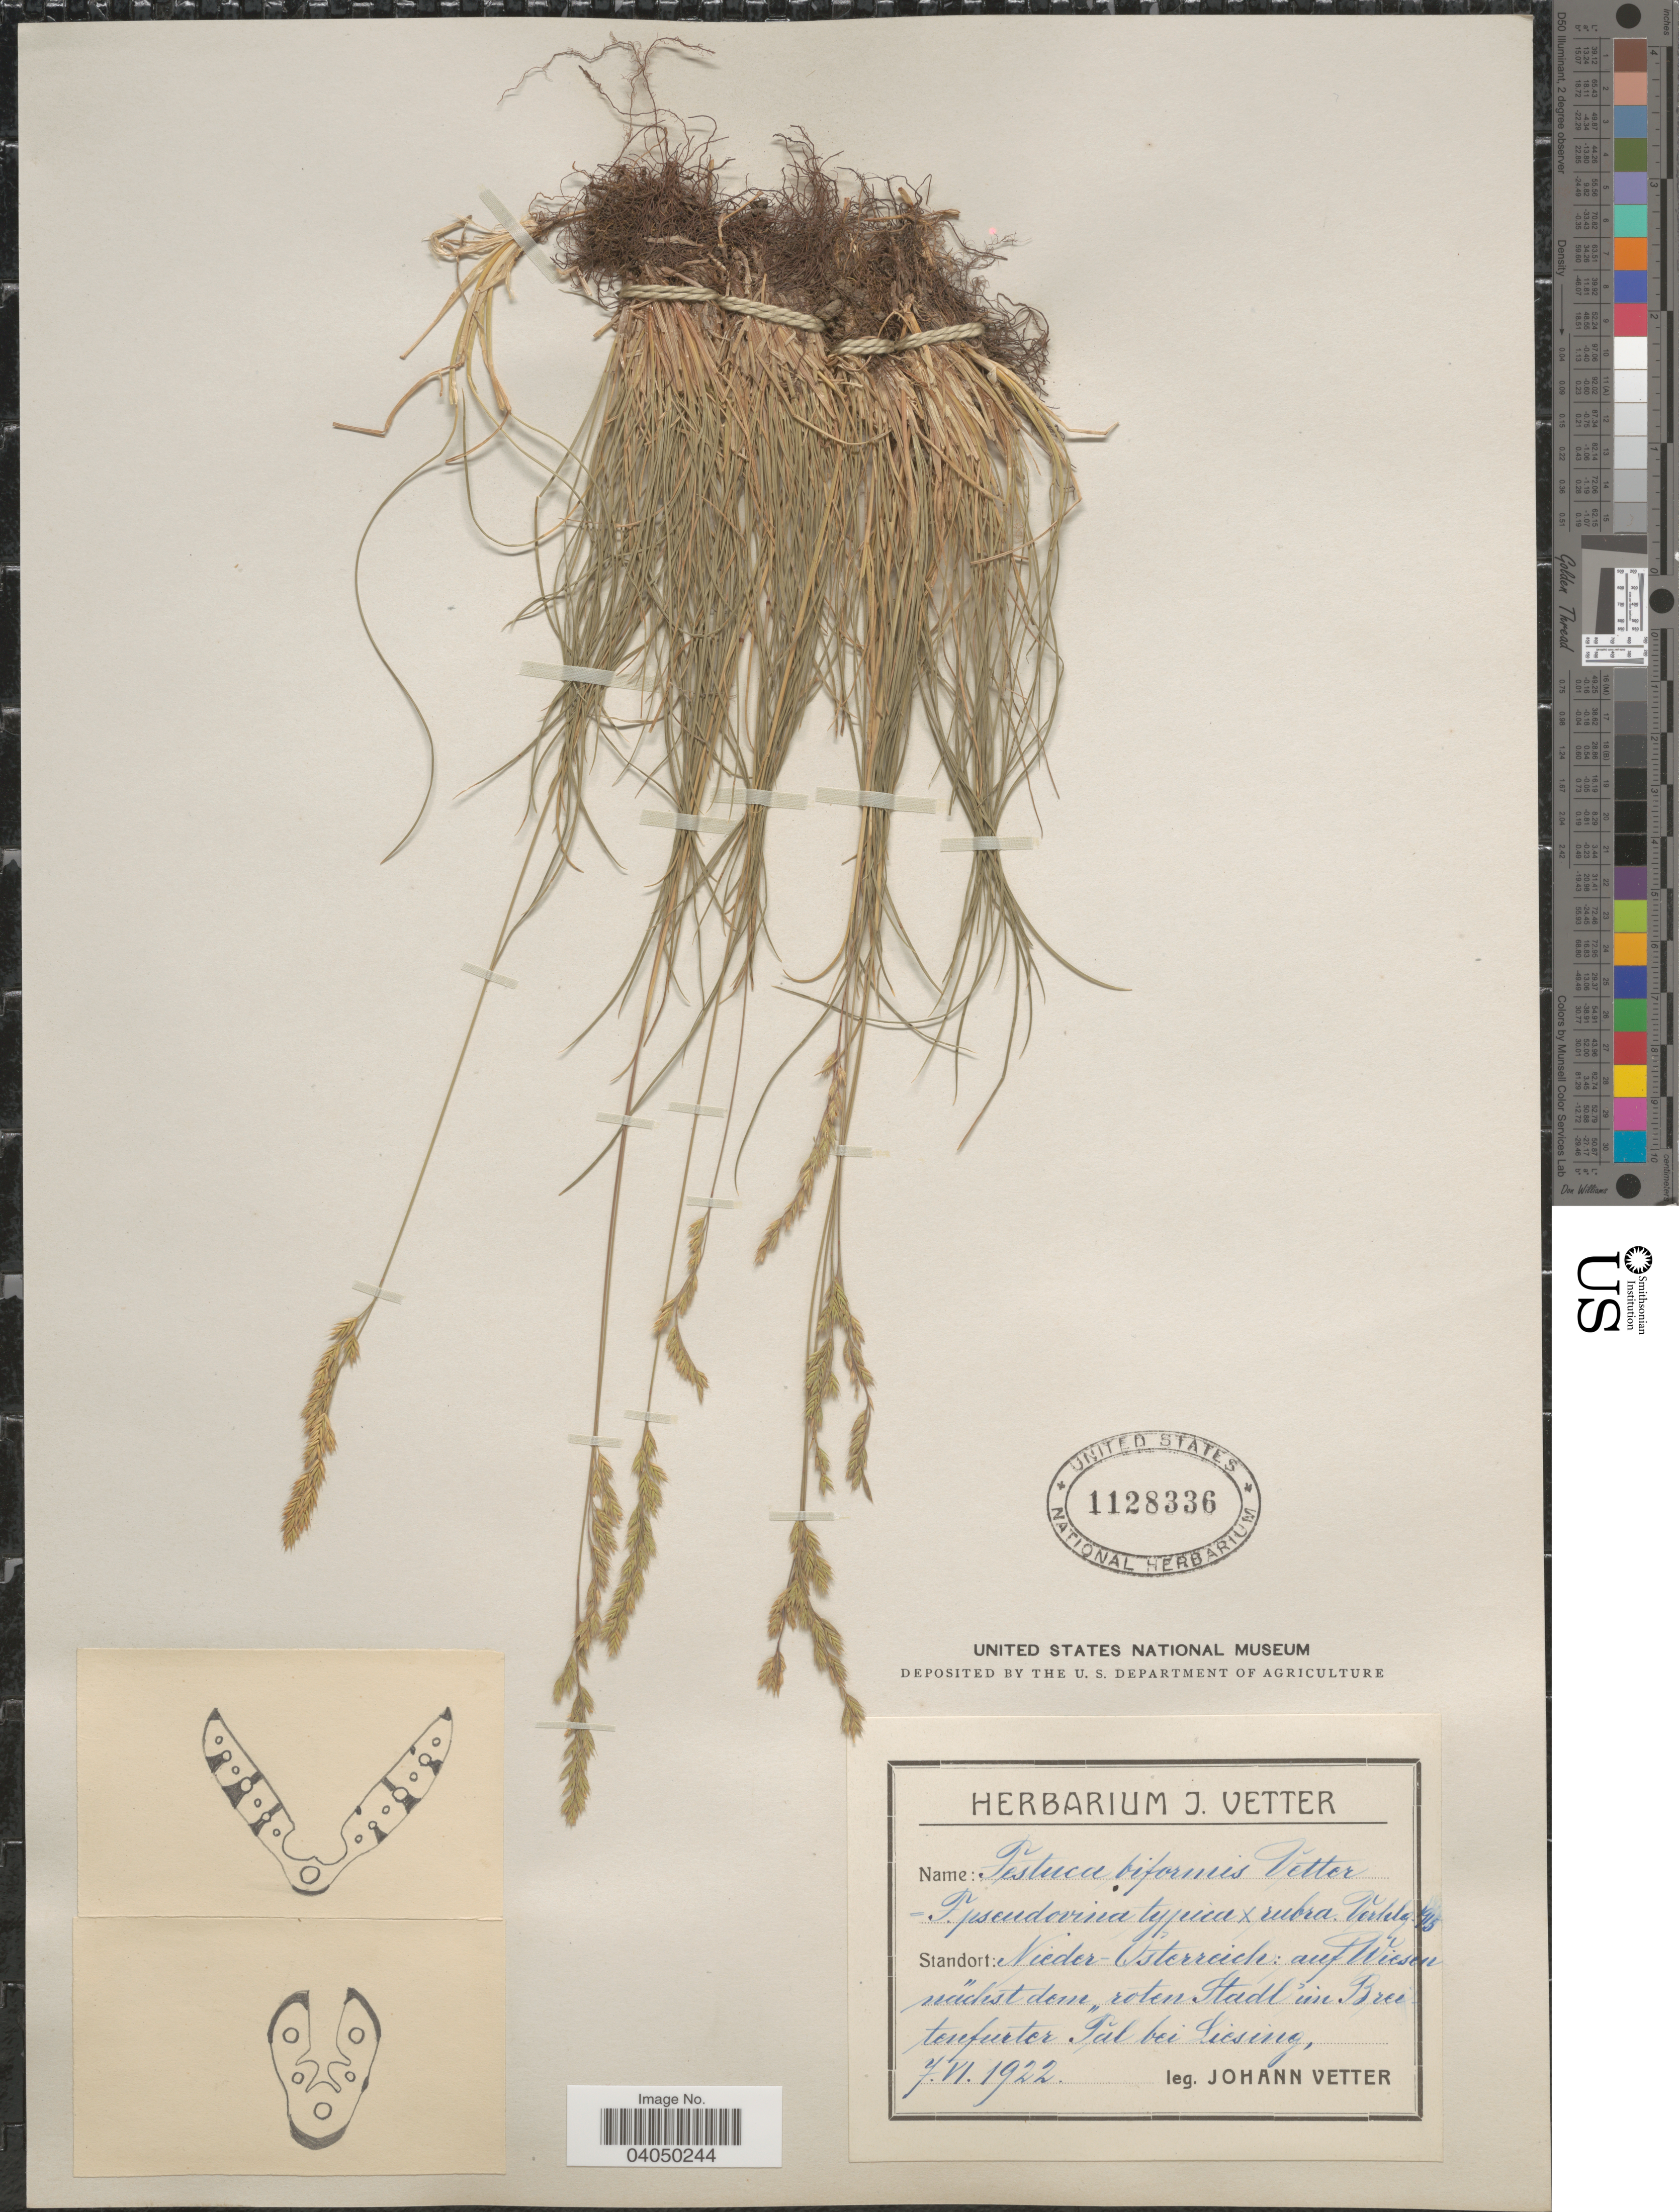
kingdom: Plantae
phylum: Tracheophyta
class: Liliopsida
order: Poales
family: Poaceae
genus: Festuca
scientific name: Festuca valesiaca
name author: Schleich. ex Gaudin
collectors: J. Vetter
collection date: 1922-06-07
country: Austria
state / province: Niederosterreich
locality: Auf Wiesen nächst dem roten Stadl im Breitenfurter Tal bei Liesing.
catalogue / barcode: US 1128336